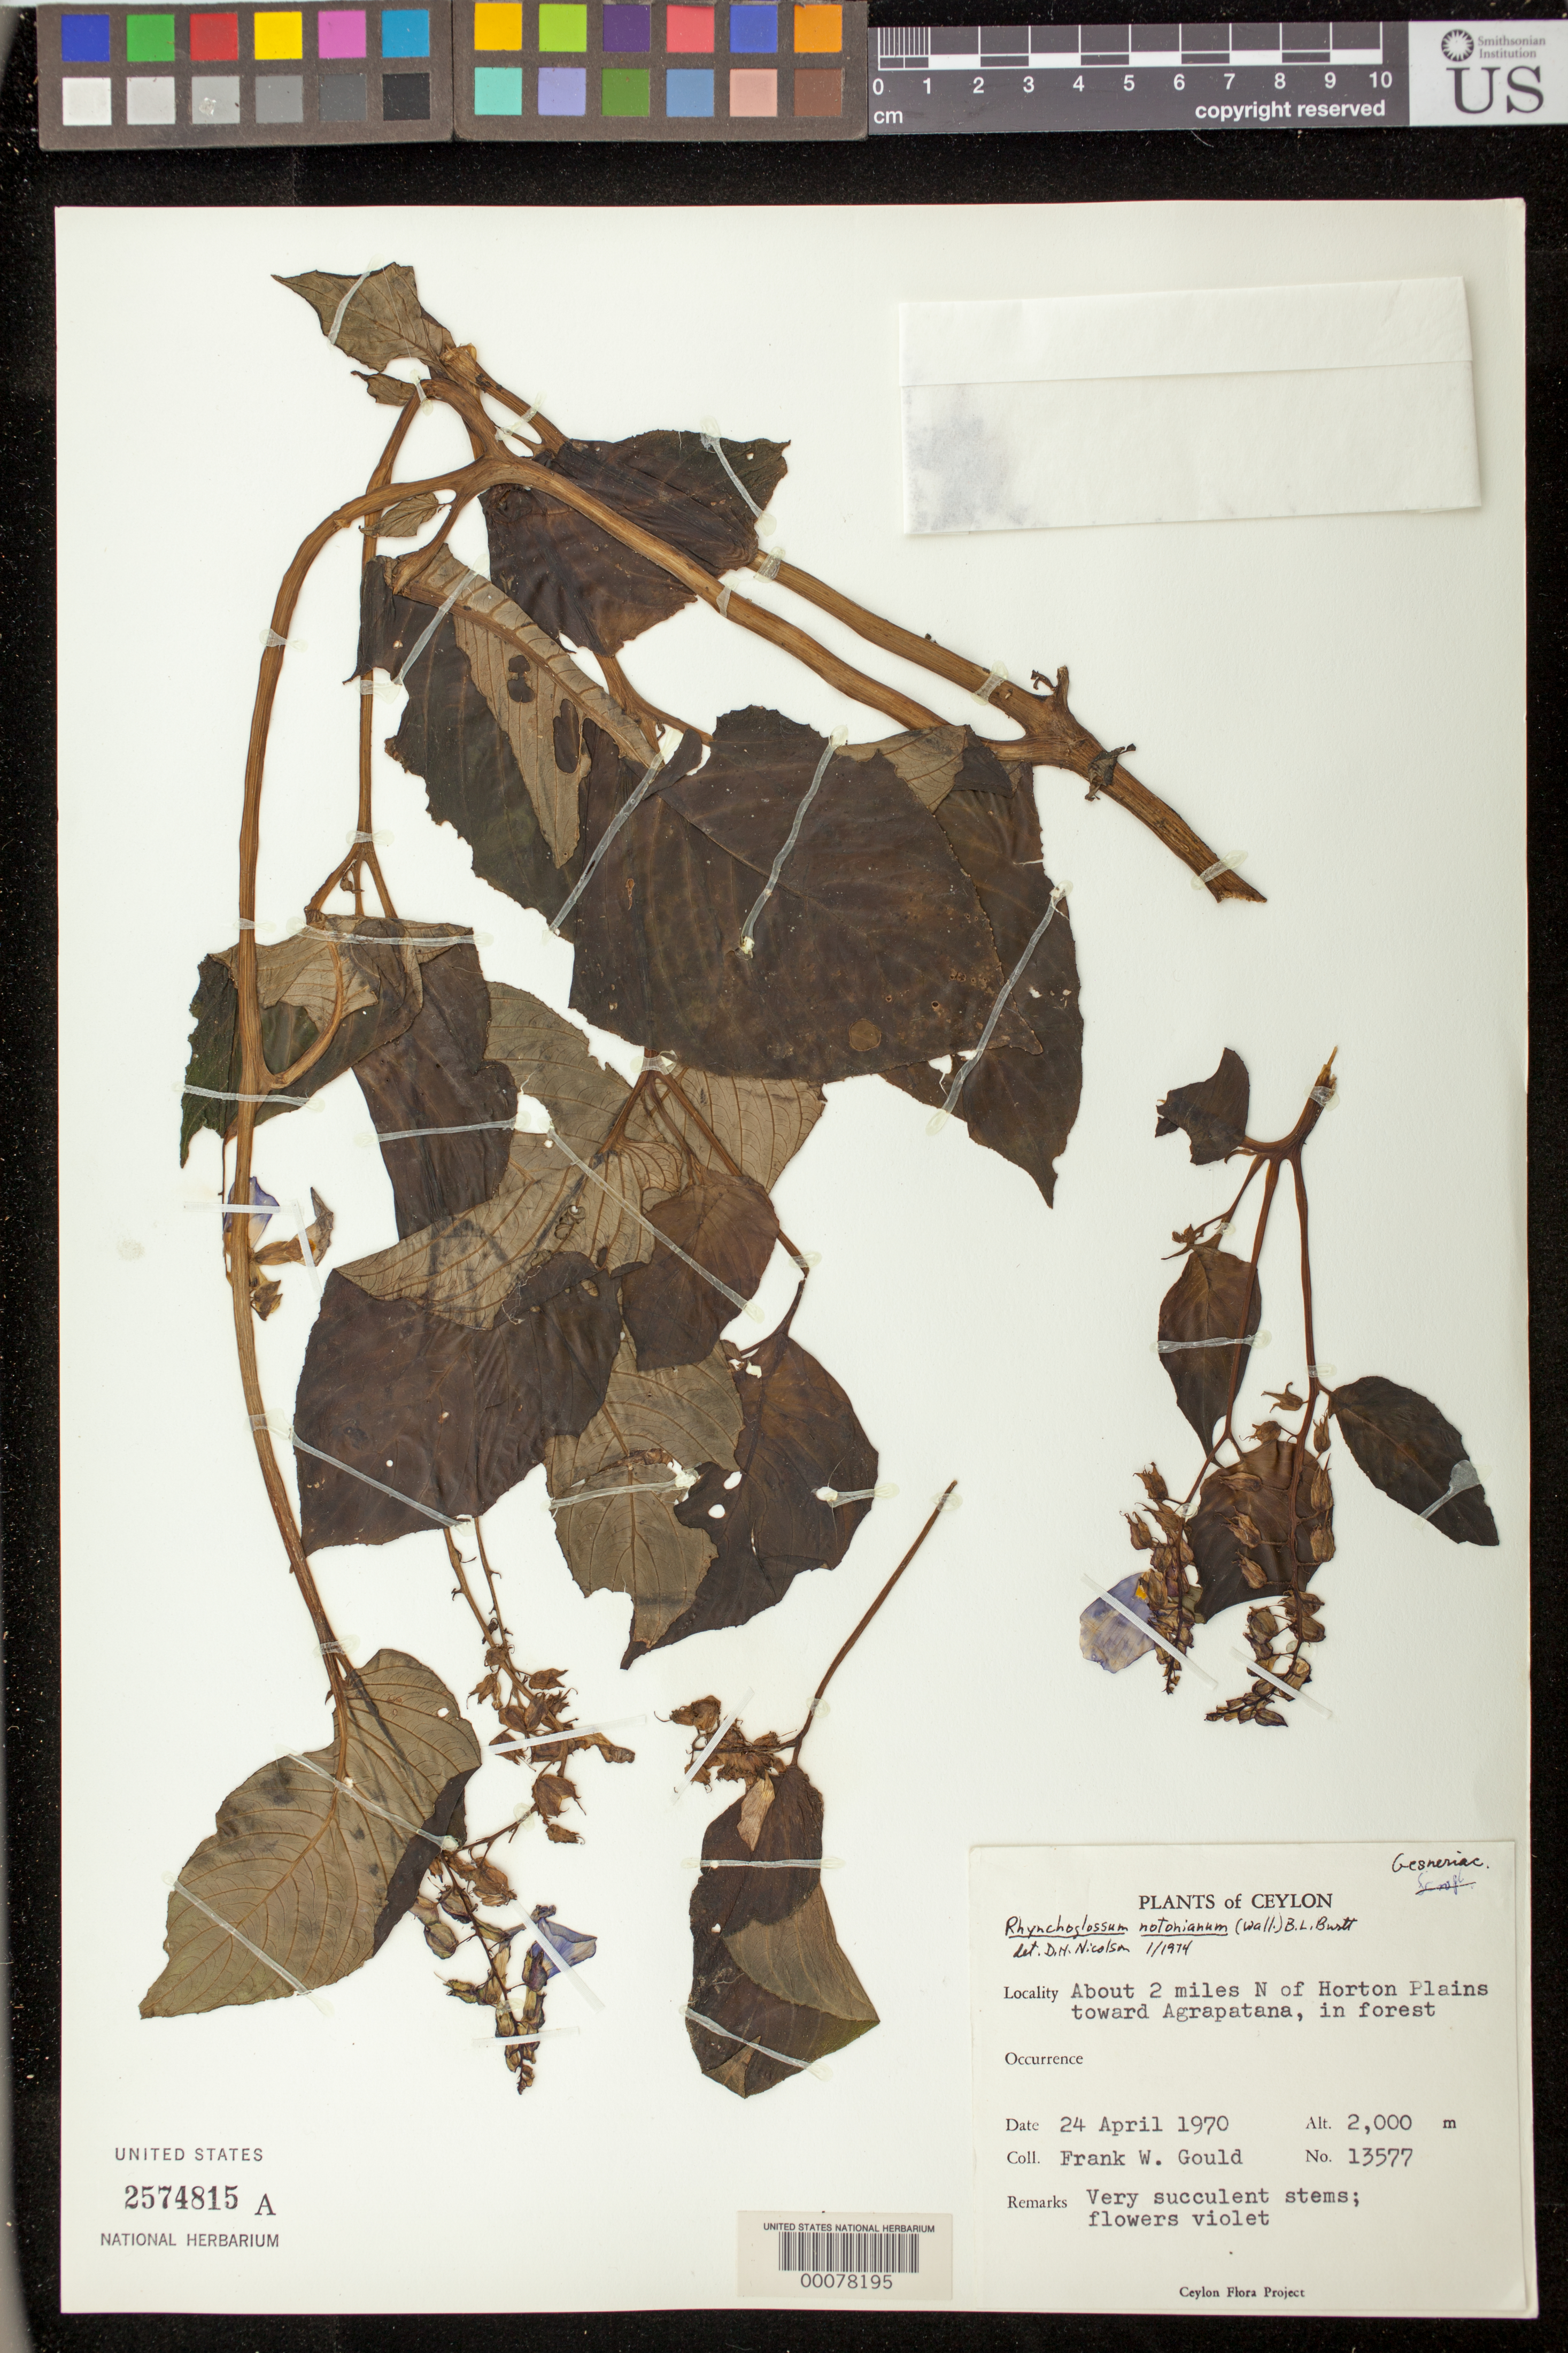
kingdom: Plantae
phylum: Tracheophyta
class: Magnoliopsida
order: Lamiales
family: Gesneriaceae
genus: Rhynchoglossum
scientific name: Rhynchoglossum notonianum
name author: (Wall.) B.L. Burtt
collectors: F. W. Gould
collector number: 13577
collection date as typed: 24 Apr 1970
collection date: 1970-04-24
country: Sri Lanka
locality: About 2 mi n of horton plains toward agrapatana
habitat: In forest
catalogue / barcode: US 2574815A